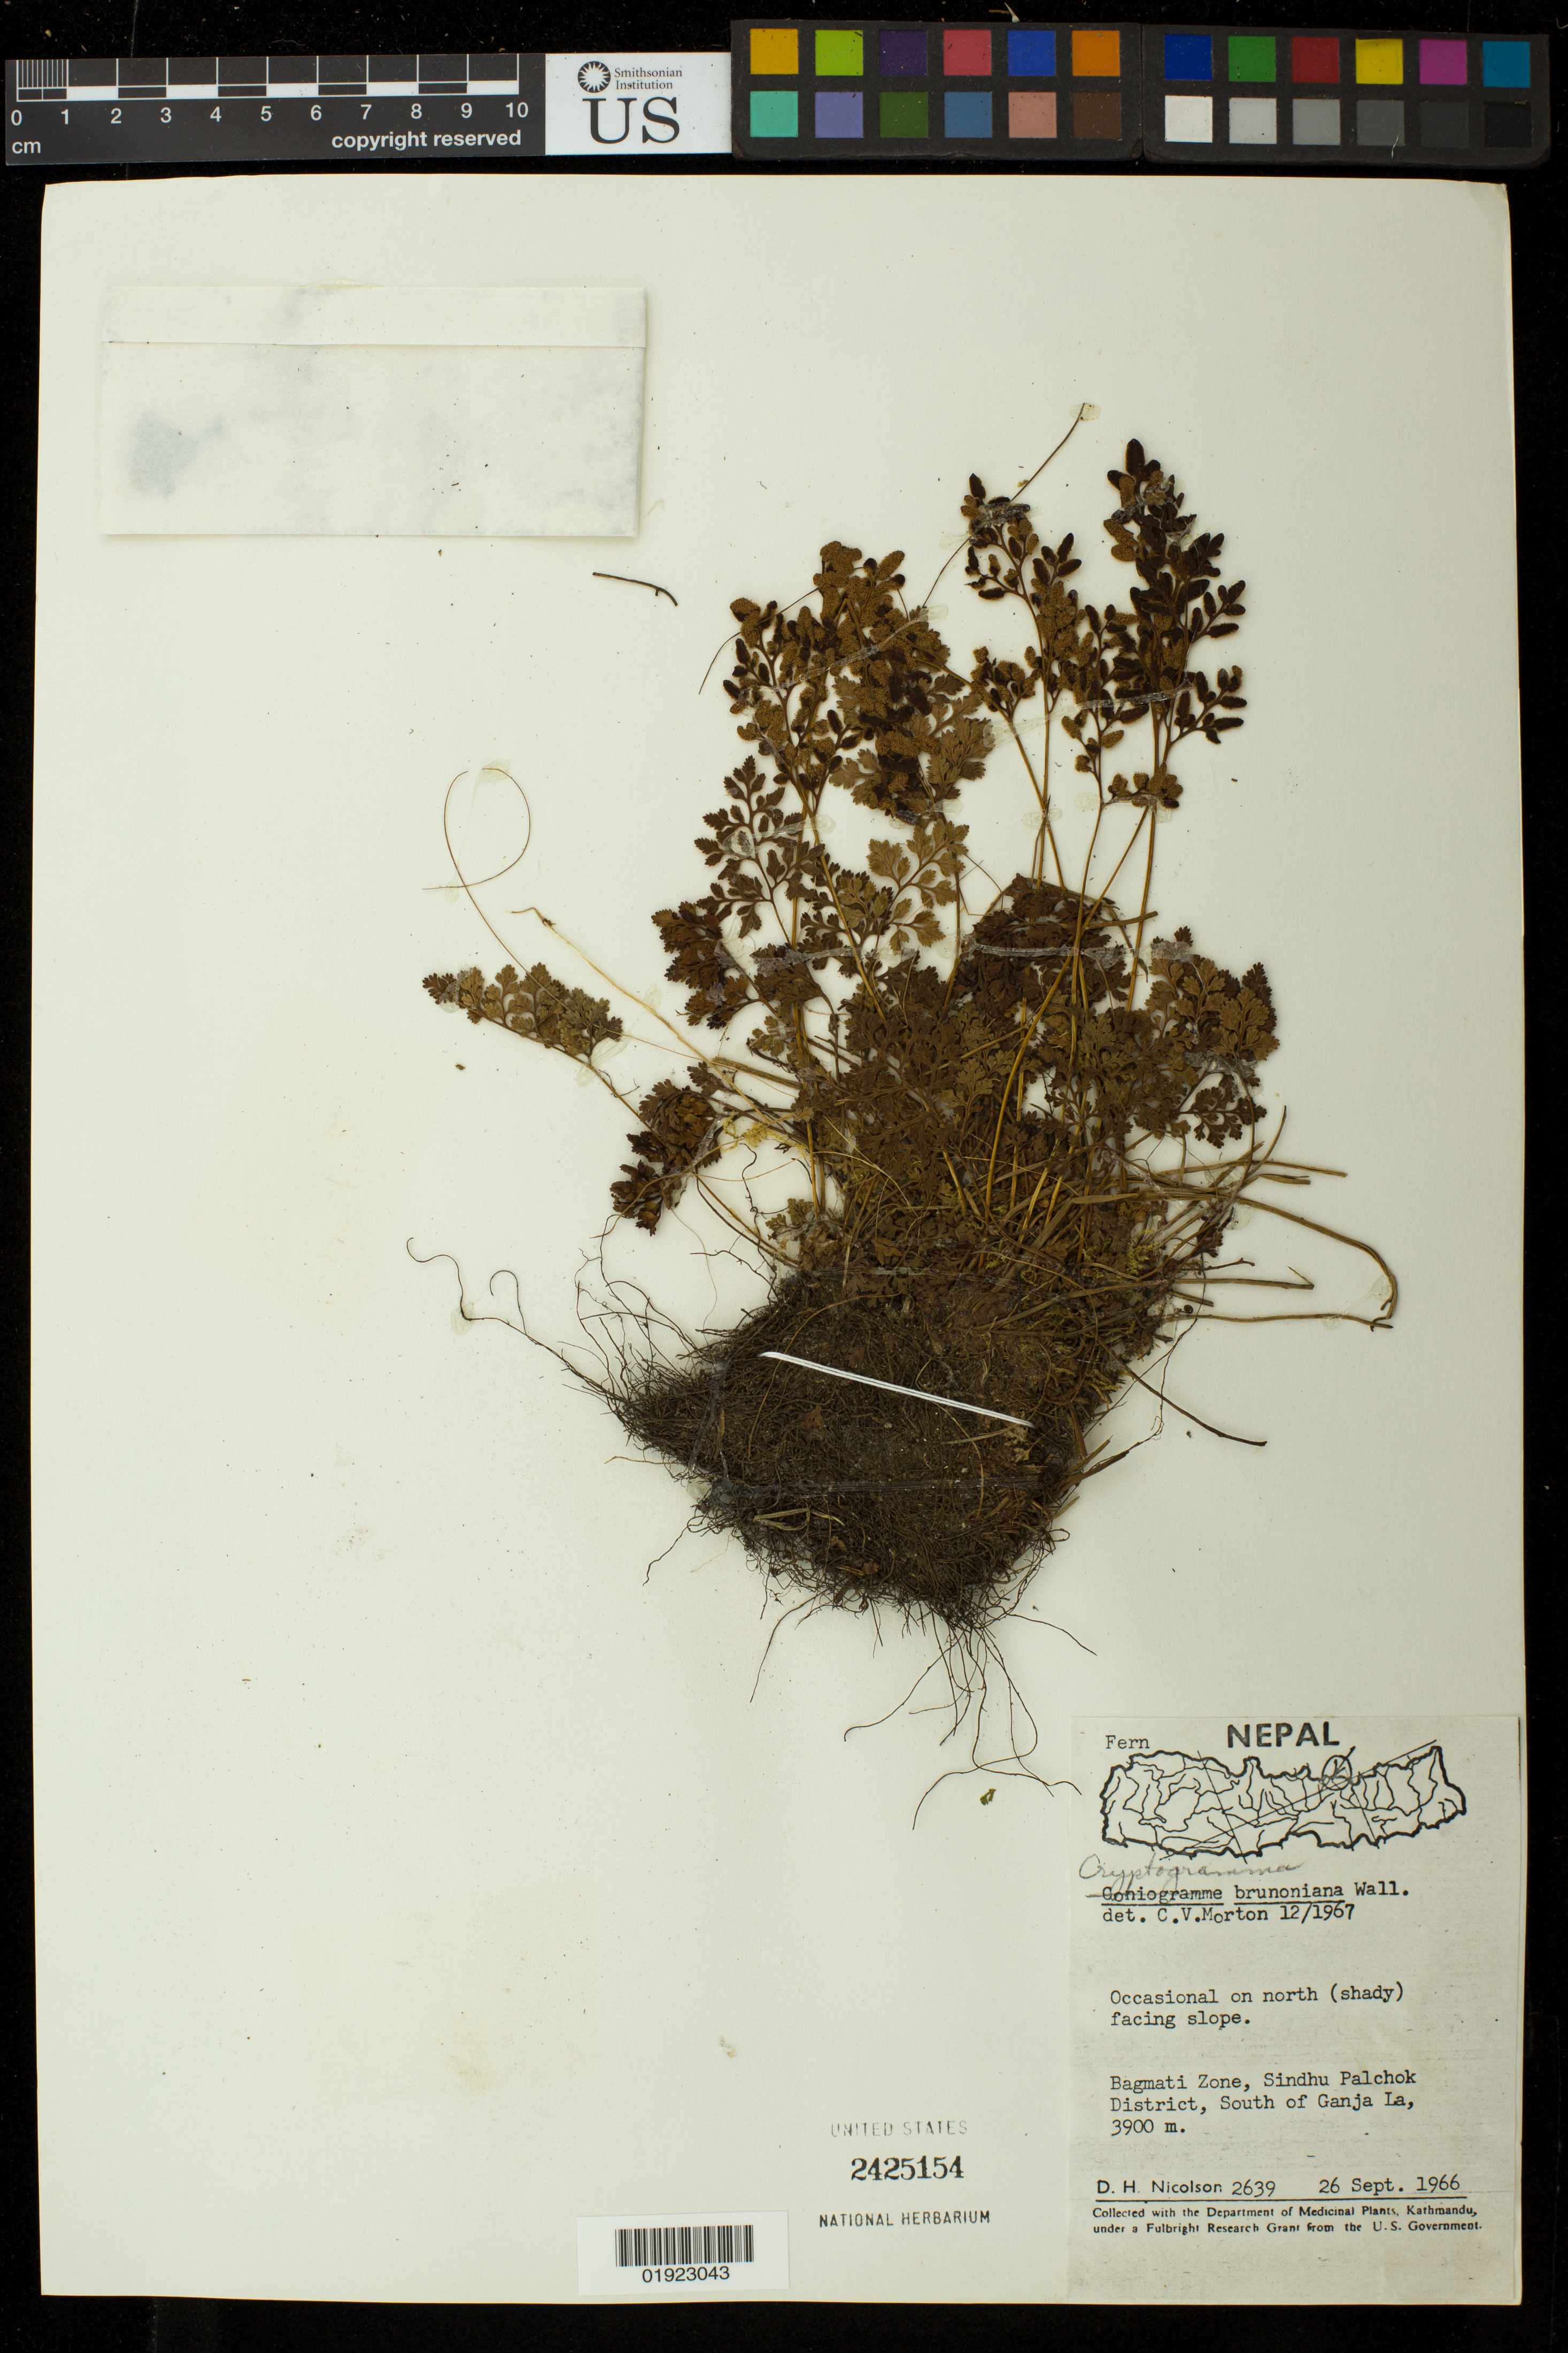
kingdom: Plantae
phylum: Tracheophyta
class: Polypodiopsida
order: Polypodiales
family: Pteridaceae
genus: Cryptogramma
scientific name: Cryptogramma brunoniana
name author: Wall. ex Hook. & Grev.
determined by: Morton, C. V.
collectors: D. H. Nicolson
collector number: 2639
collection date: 1966-09-26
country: Nepal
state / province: Bagmati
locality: Sindhu Palchok District, South of Ganja La.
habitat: Occasional on north (shady) facing slope.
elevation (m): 3900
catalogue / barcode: US 2425154